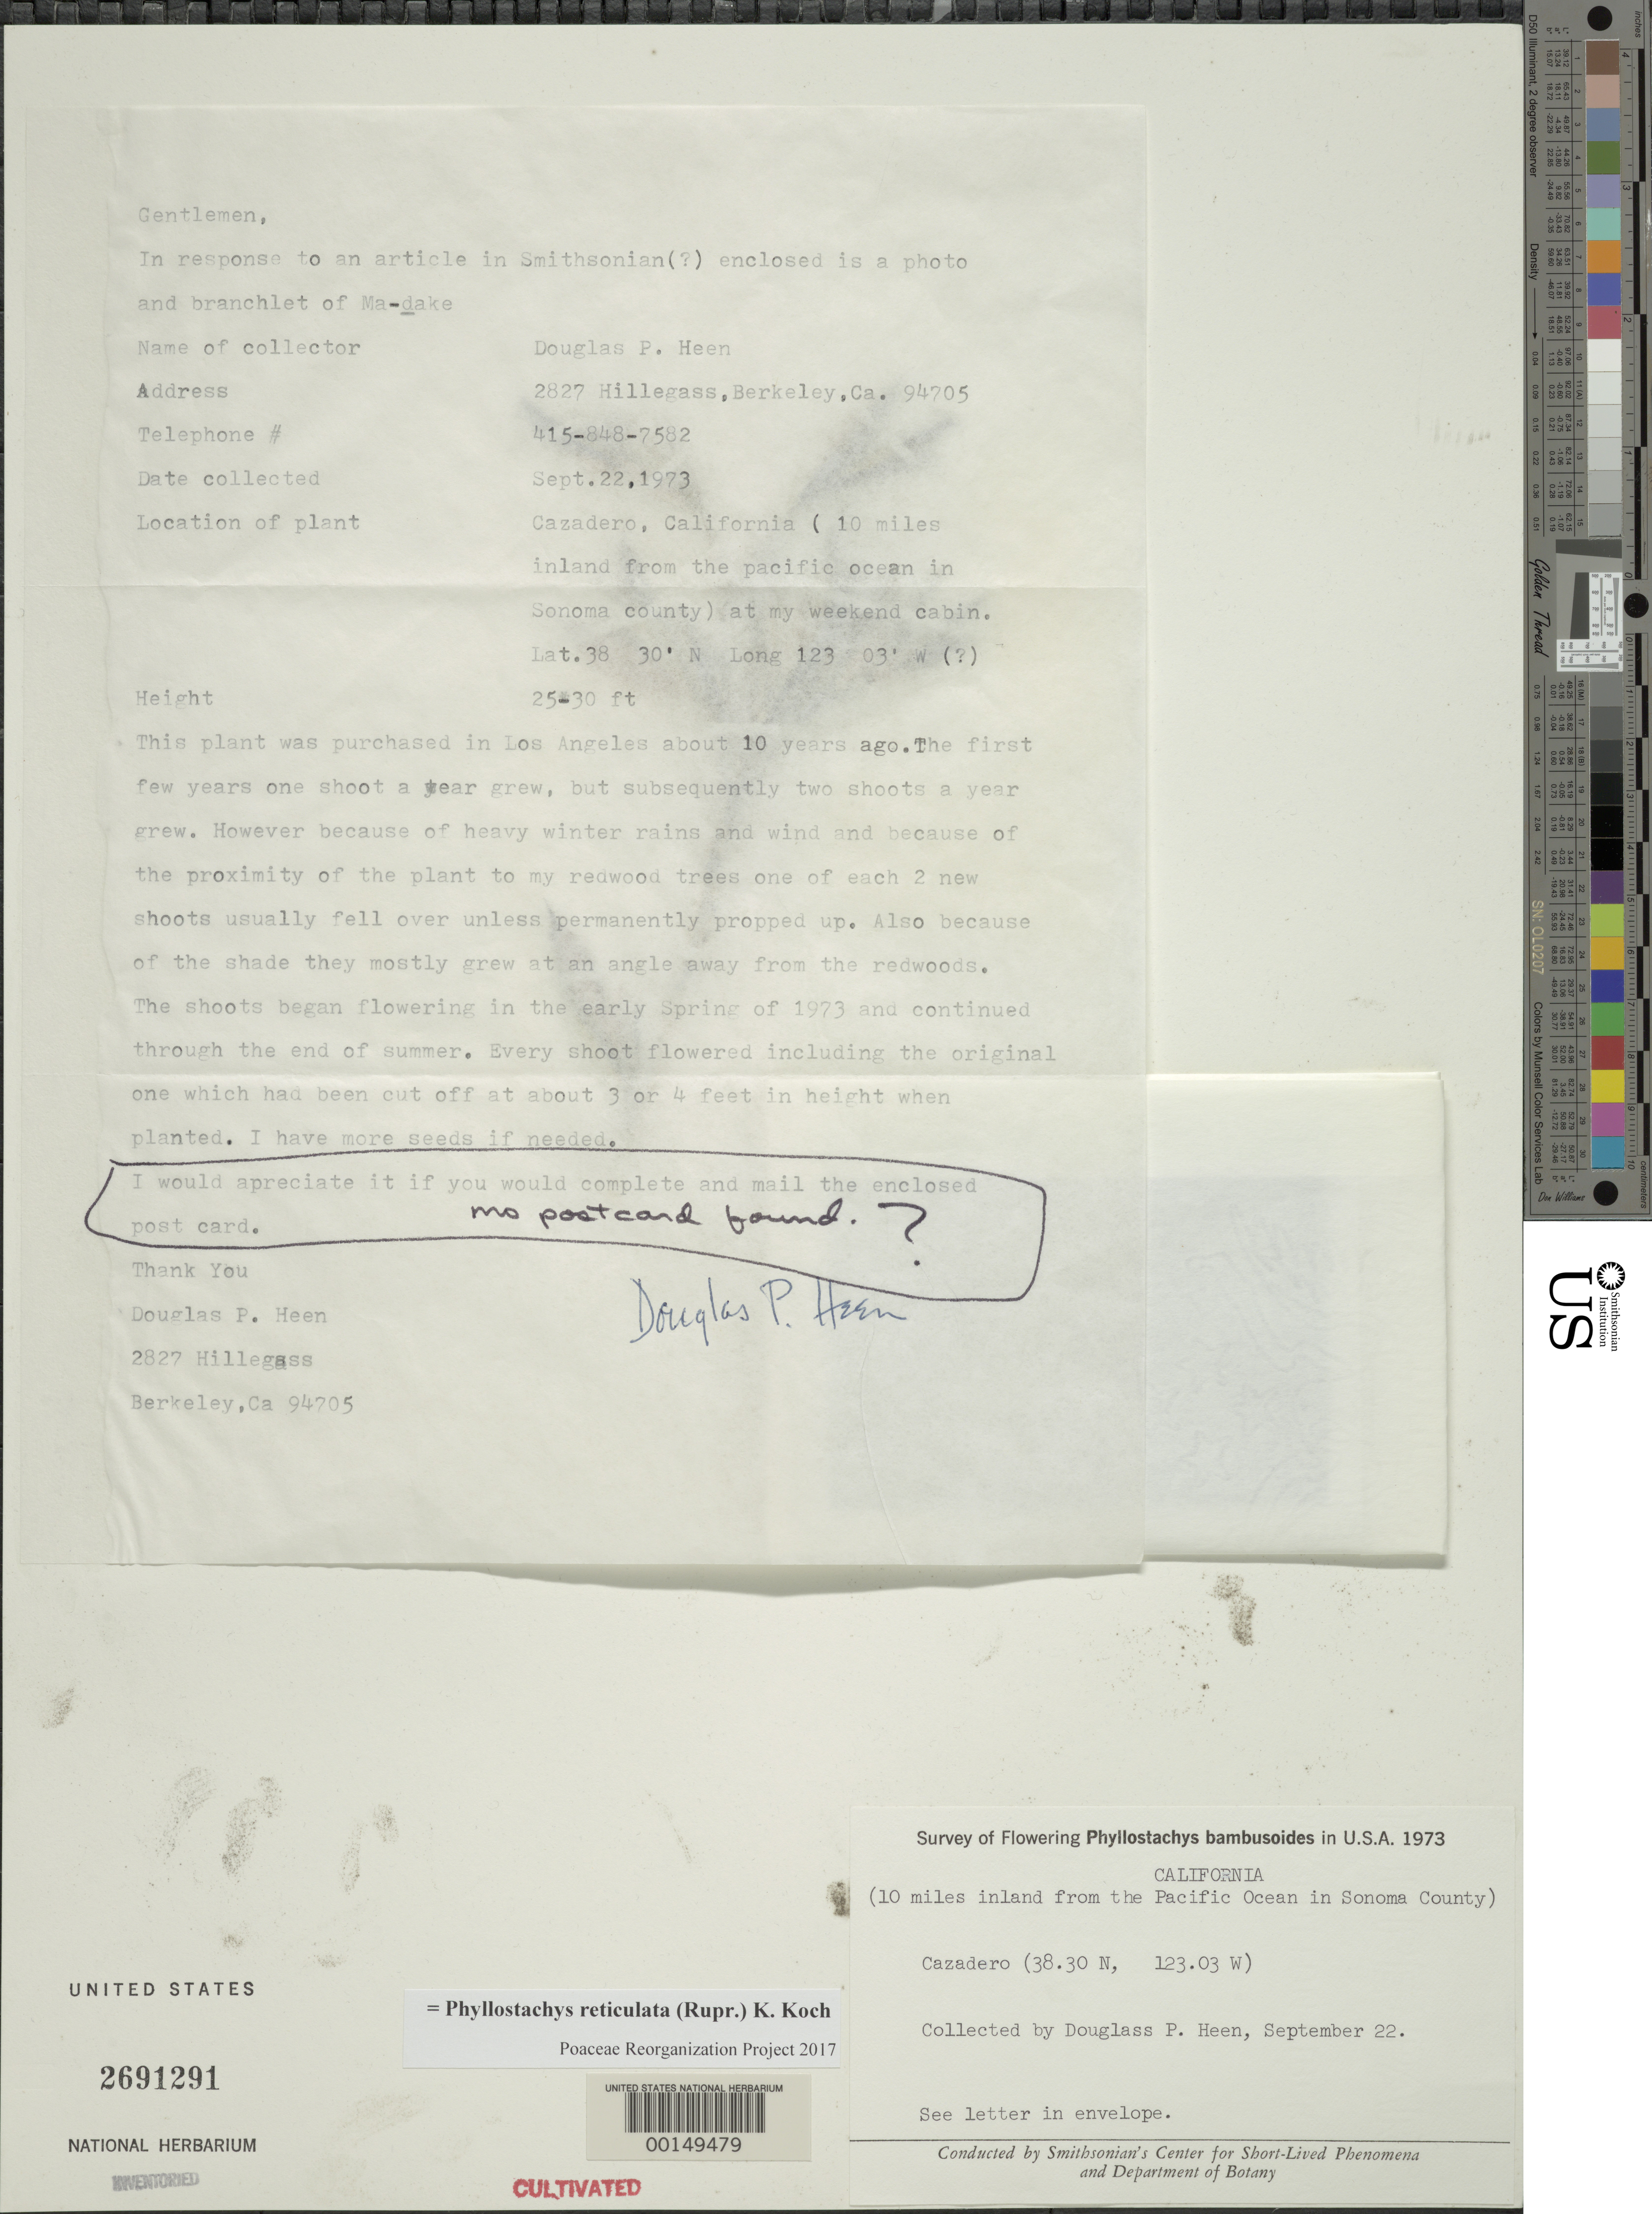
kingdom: Plantae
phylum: Tracheophyta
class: Liliopsida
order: Poales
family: Poaceae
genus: Phyllostachys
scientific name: Phyllostachys reticulata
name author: (Rupr.) K. Koch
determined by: Poaceae Reorganization Project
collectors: D. Heen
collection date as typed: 22 Sep 1973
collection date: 1973-09-22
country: United States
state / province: California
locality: Cazadero, lat. 38.30n: long. 123.03w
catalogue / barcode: US 2691291